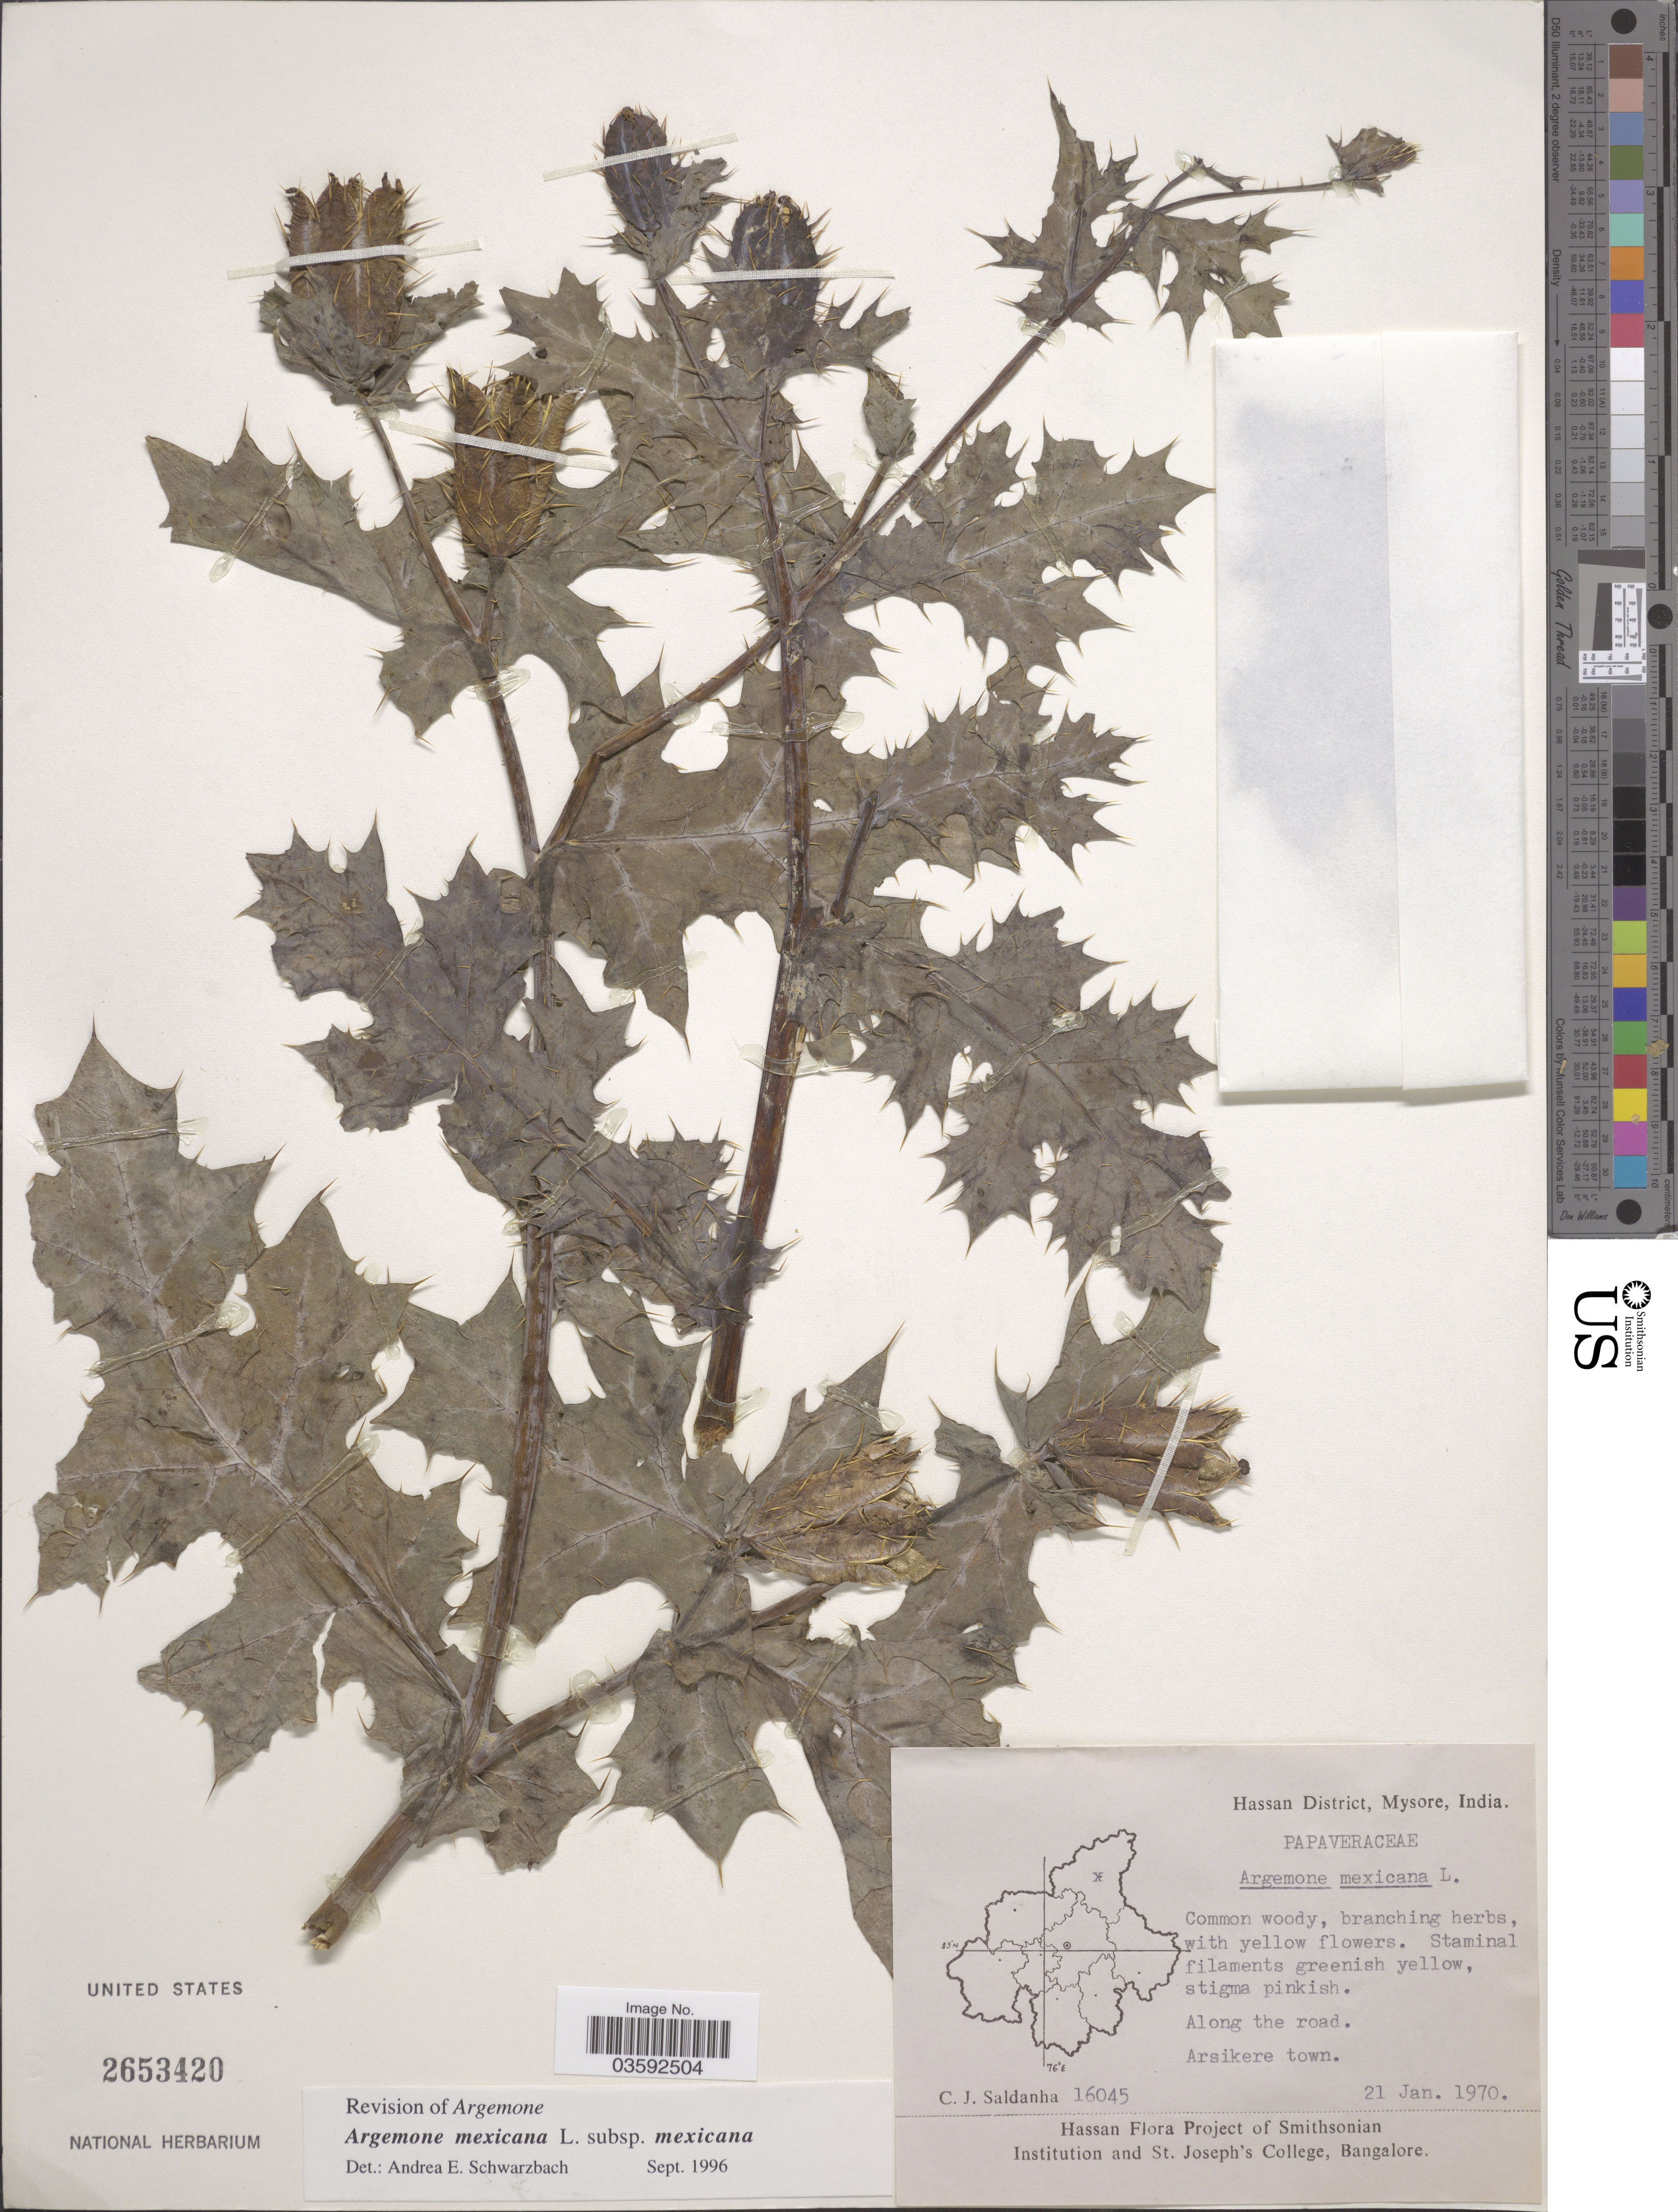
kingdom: Plantae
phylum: Tracheophyta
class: Magnoliopsida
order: Ranunculales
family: Papaveraceae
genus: Argemone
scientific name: Argemone mexicana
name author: L.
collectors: C. J. Saldanha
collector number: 16045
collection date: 1970-01-21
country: India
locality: Hassan District, Mysore. Arsikere town.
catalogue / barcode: US 2653420